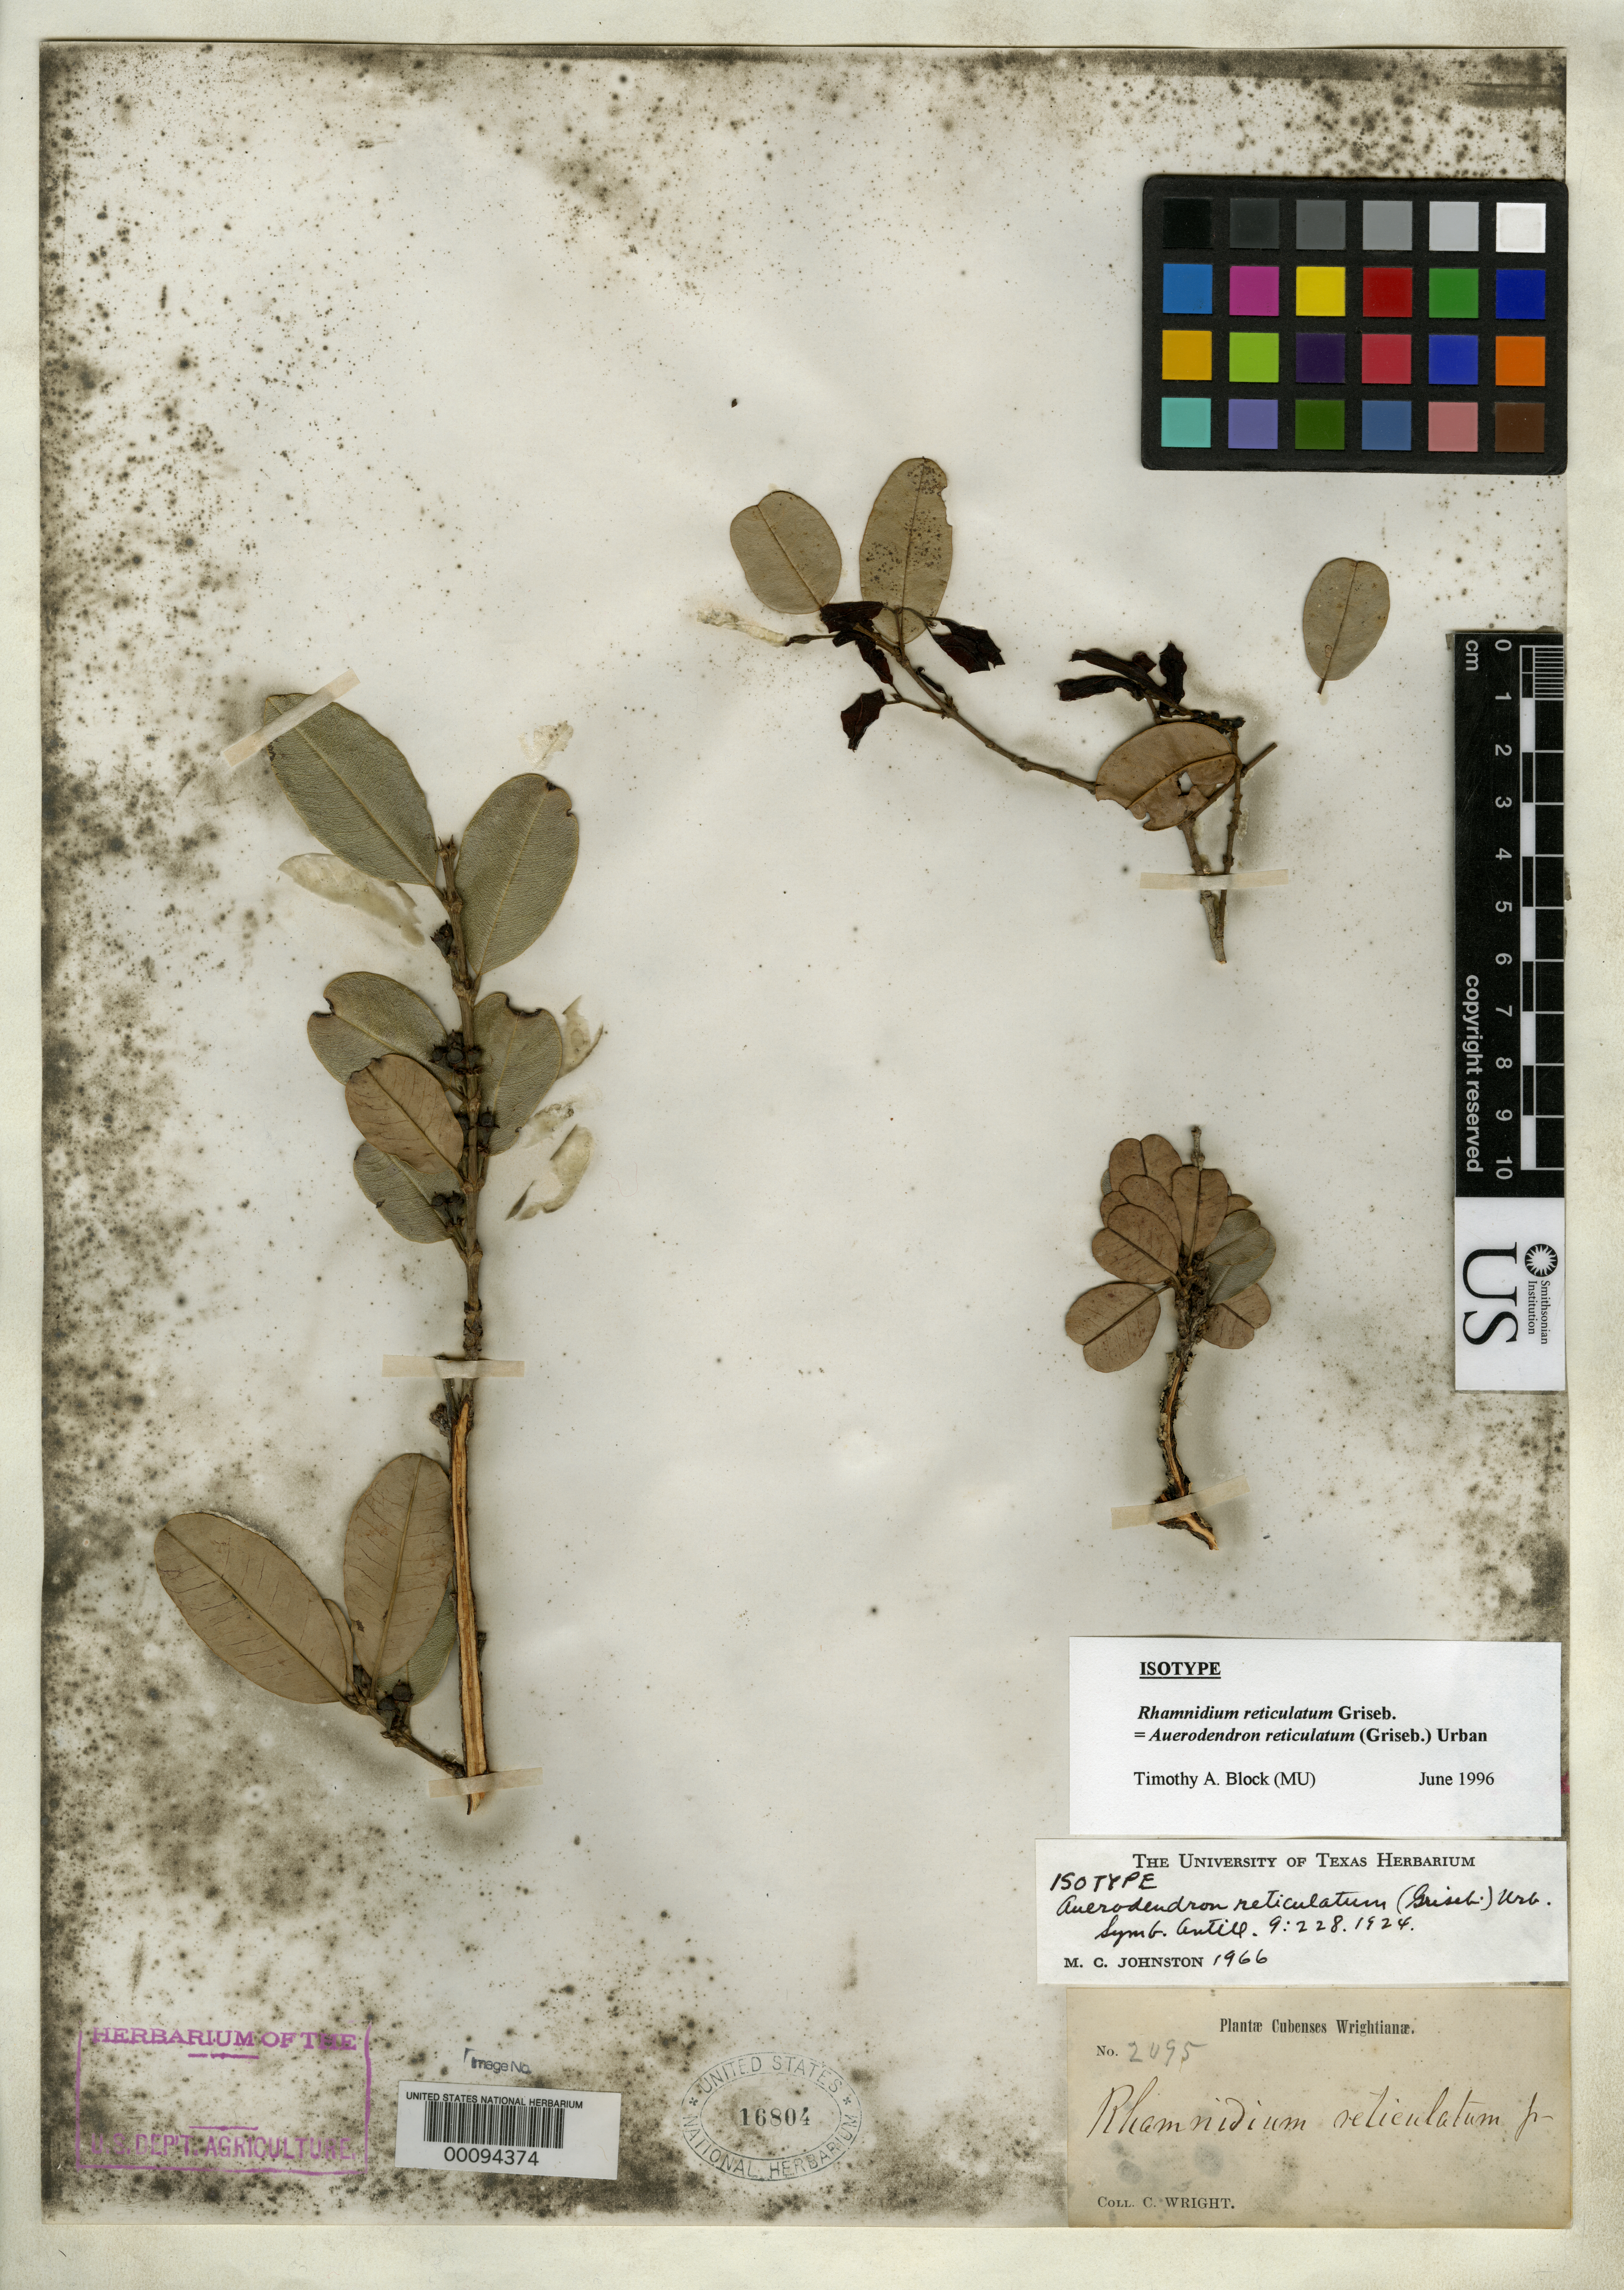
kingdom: Plantae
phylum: Tracheophyta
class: Magnoliopsida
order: Rosales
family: Rhamnaceae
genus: Rhamnidium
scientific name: Rhamnidium reticulatum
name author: Griseb.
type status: Isotype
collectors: C. Wright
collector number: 2095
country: Cuba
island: Greater Antilles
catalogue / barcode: US 16804